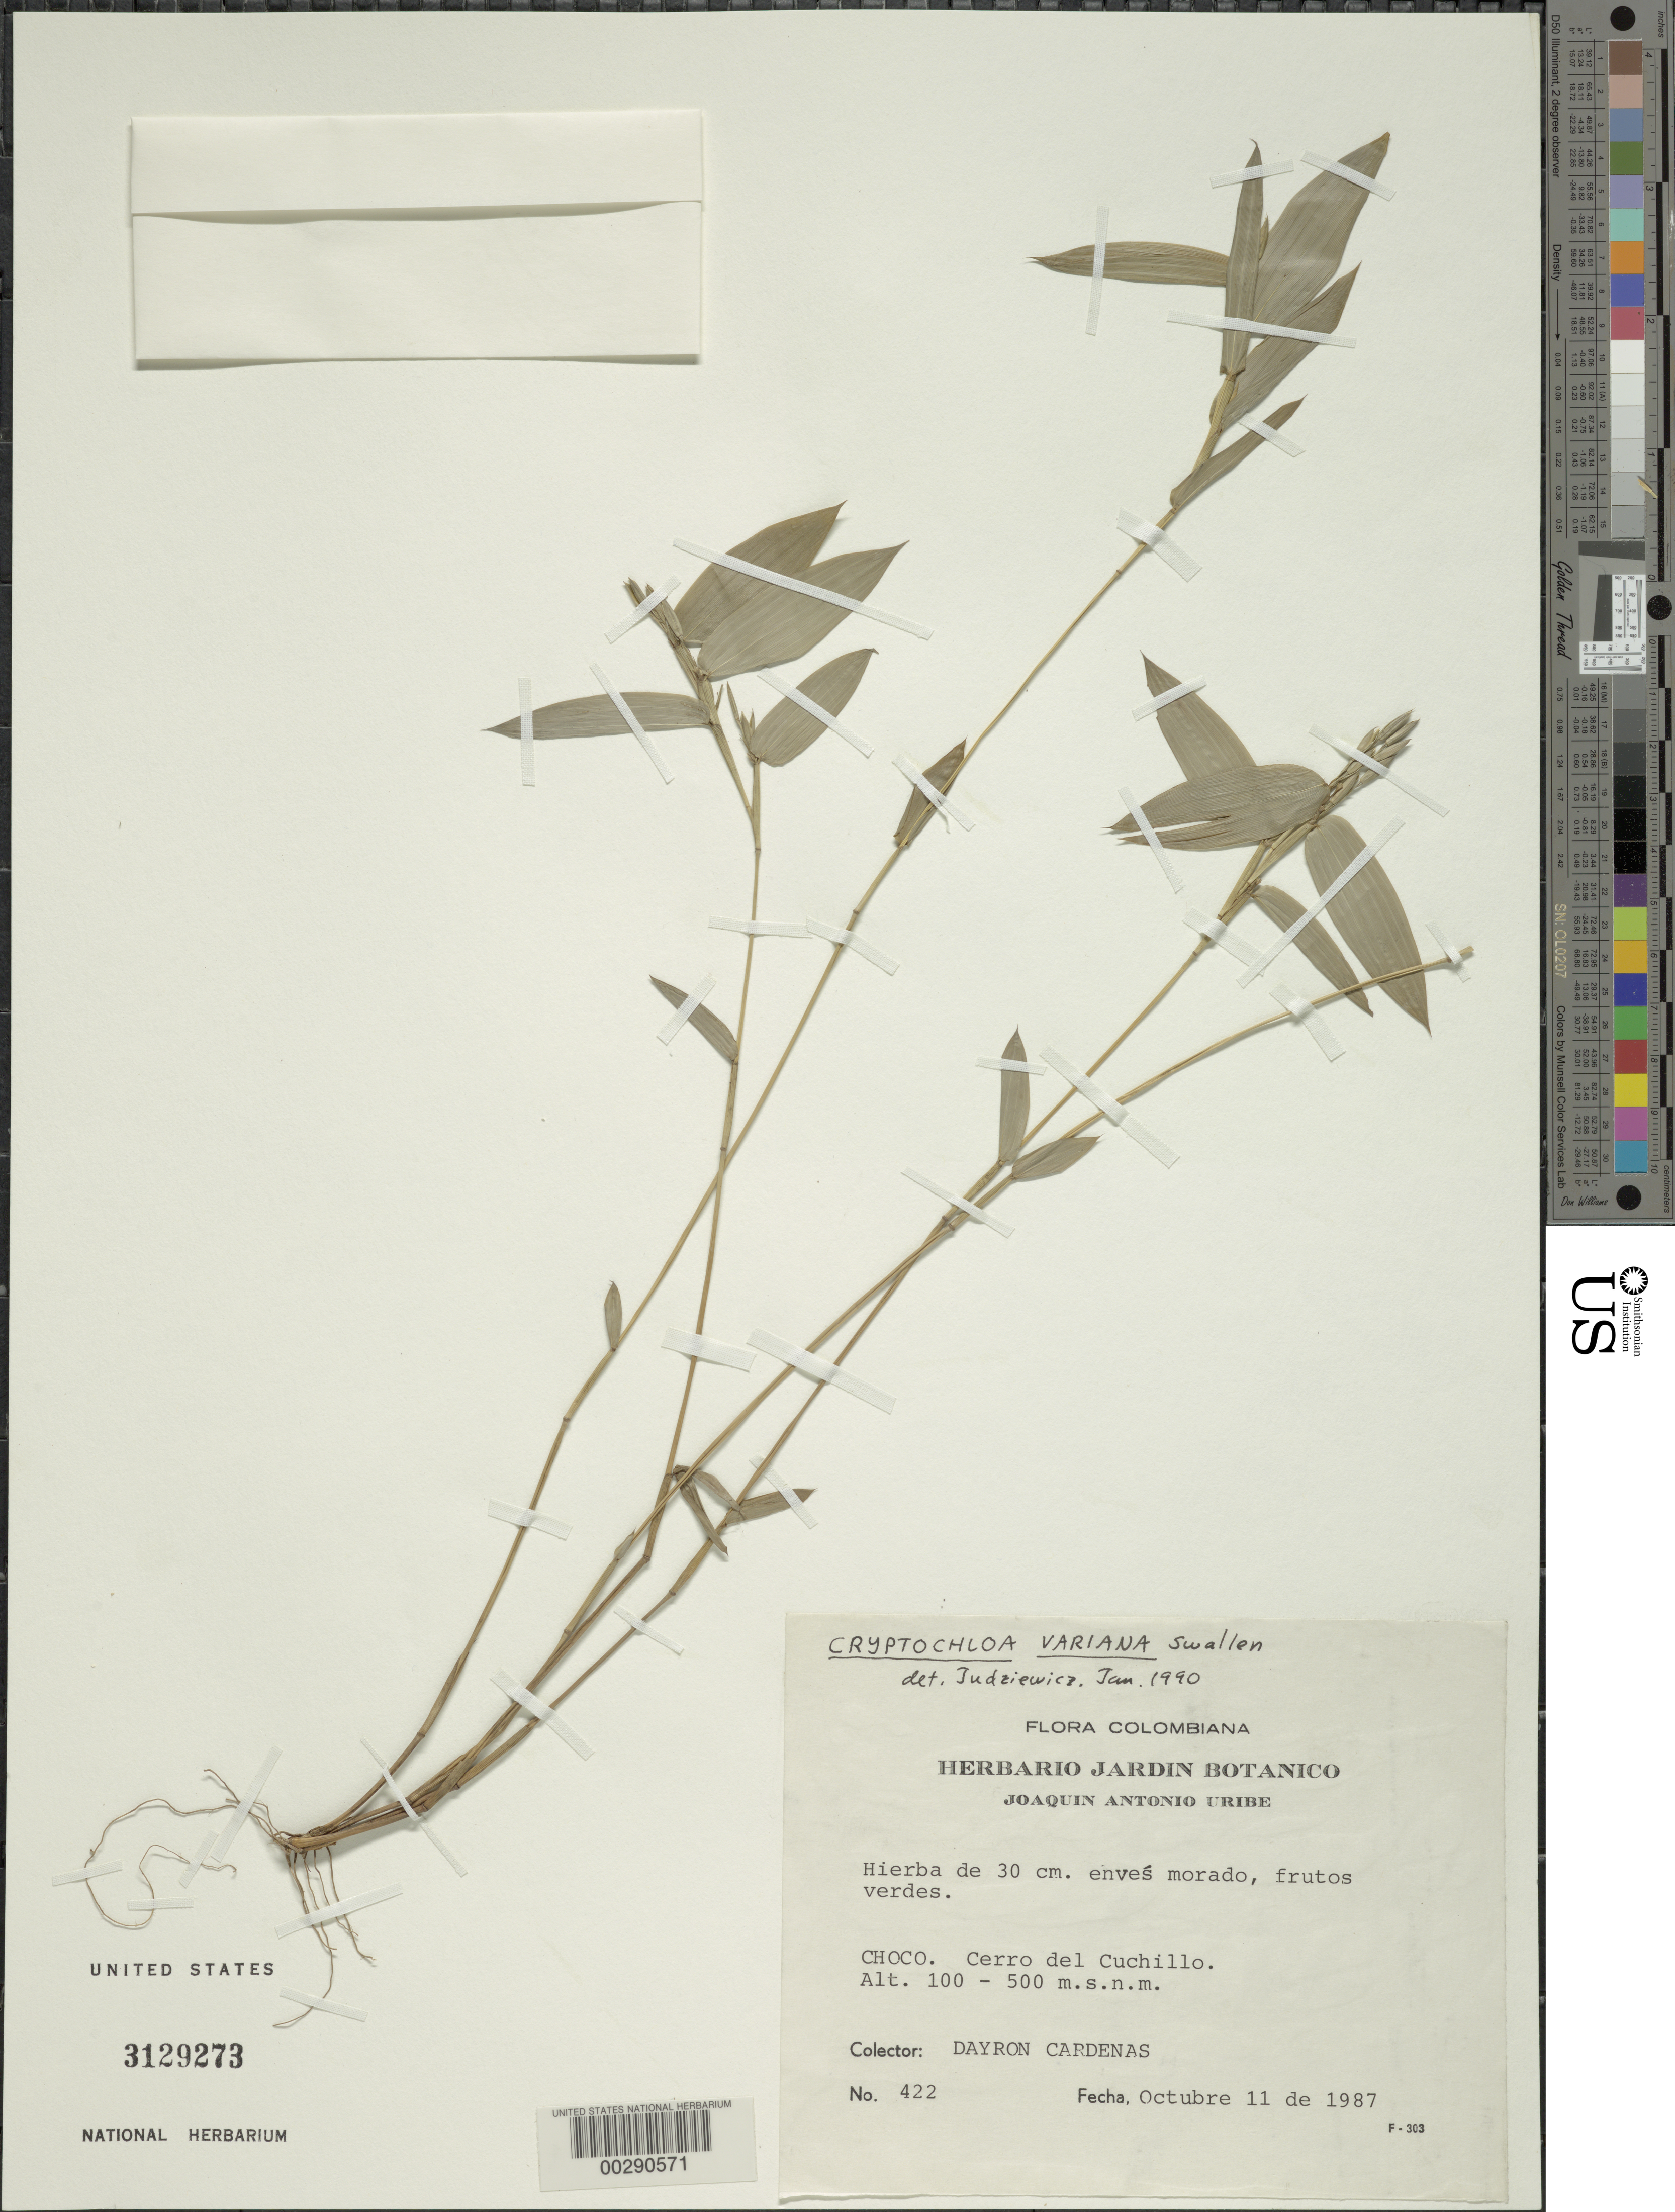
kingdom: Plantae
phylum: Tracheophyta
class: Liliopsida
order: Poales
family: Poaceae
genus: Cryptochloa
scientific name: Cryptochloa variana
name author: Swallen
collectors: D. Cardenas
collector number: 422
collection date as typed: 11 Oct 1987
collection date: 1987-10-11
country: Colombia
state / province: Chocó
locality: Cerro del Cuchillo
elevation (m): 100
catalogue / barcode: US 3129273